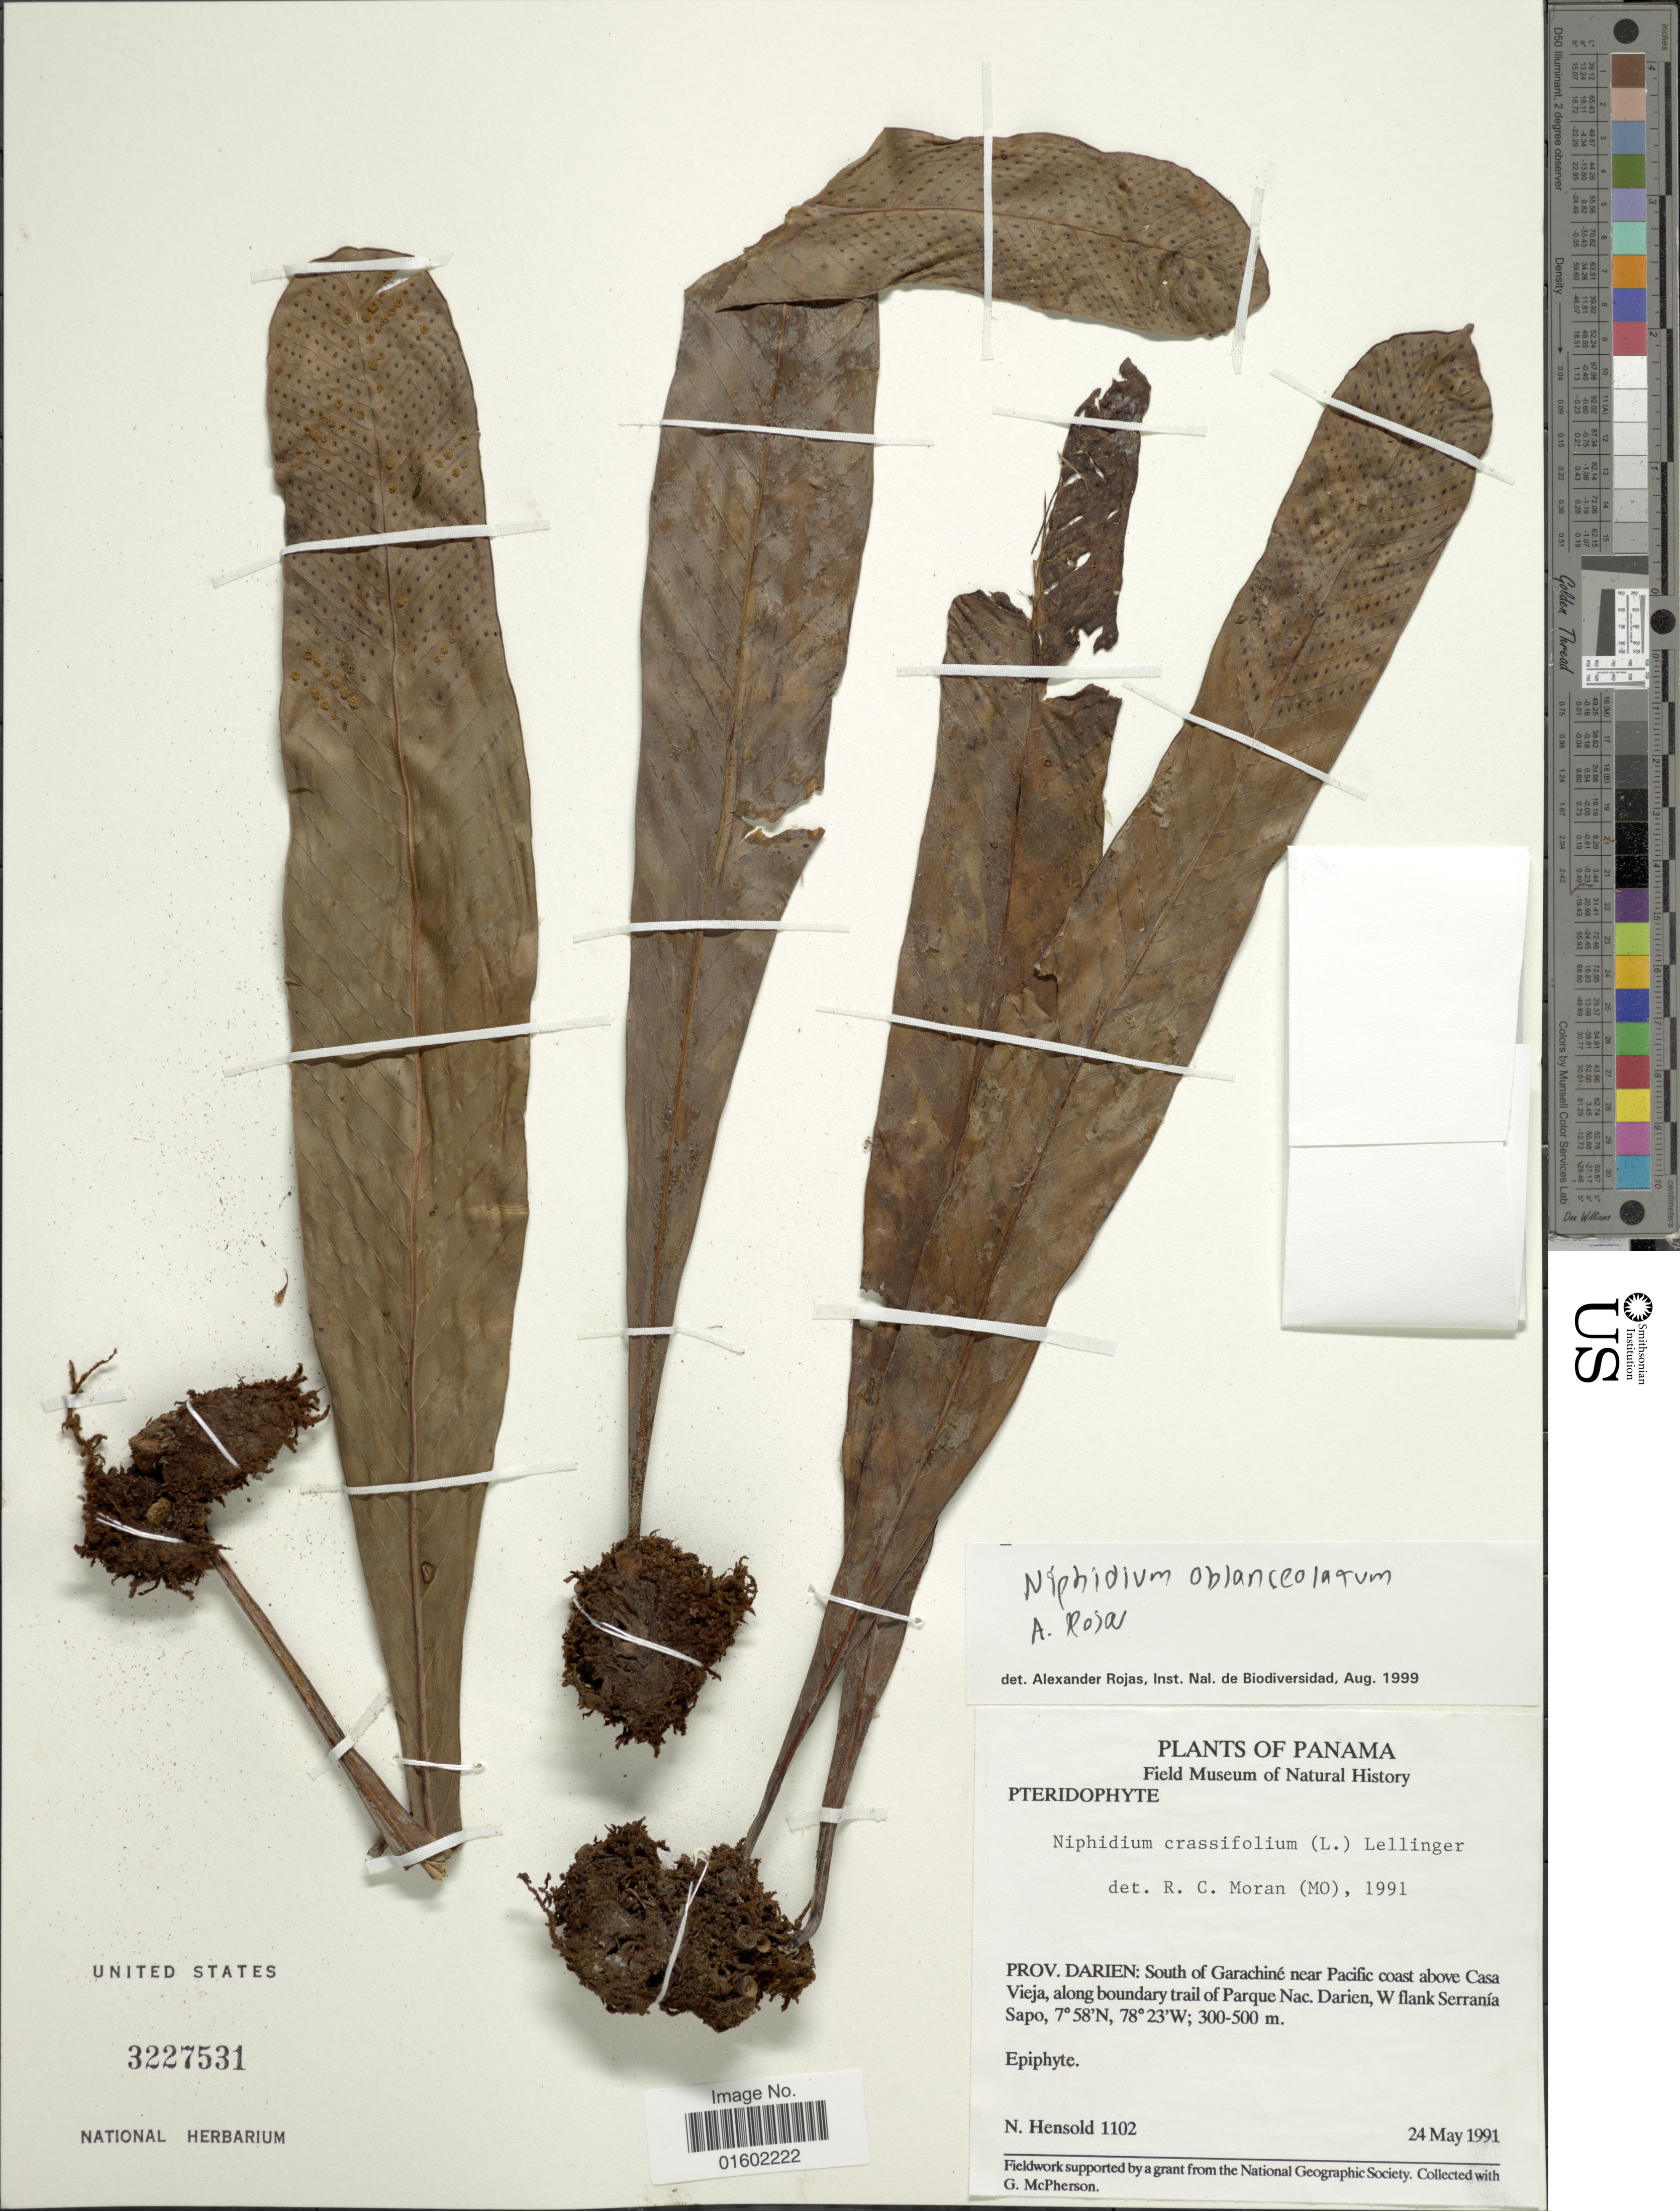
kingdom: Plantae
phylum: Tracheophyta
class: Polypodiopsida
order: Polypodiales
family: Polypodiaceae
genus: Niphidium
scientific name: Niphidium crassifolium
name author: (L.) Lellinger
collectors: N. Hensold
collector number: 1102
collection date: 1991-05-24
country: Panama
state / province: Darién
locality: South of Garachine near Pacific coast above Casa Vieje, along boundary trail of Parqur Nac.Darien, w. flank Serrania, Sapo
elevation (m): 300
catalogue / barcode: US 3227531